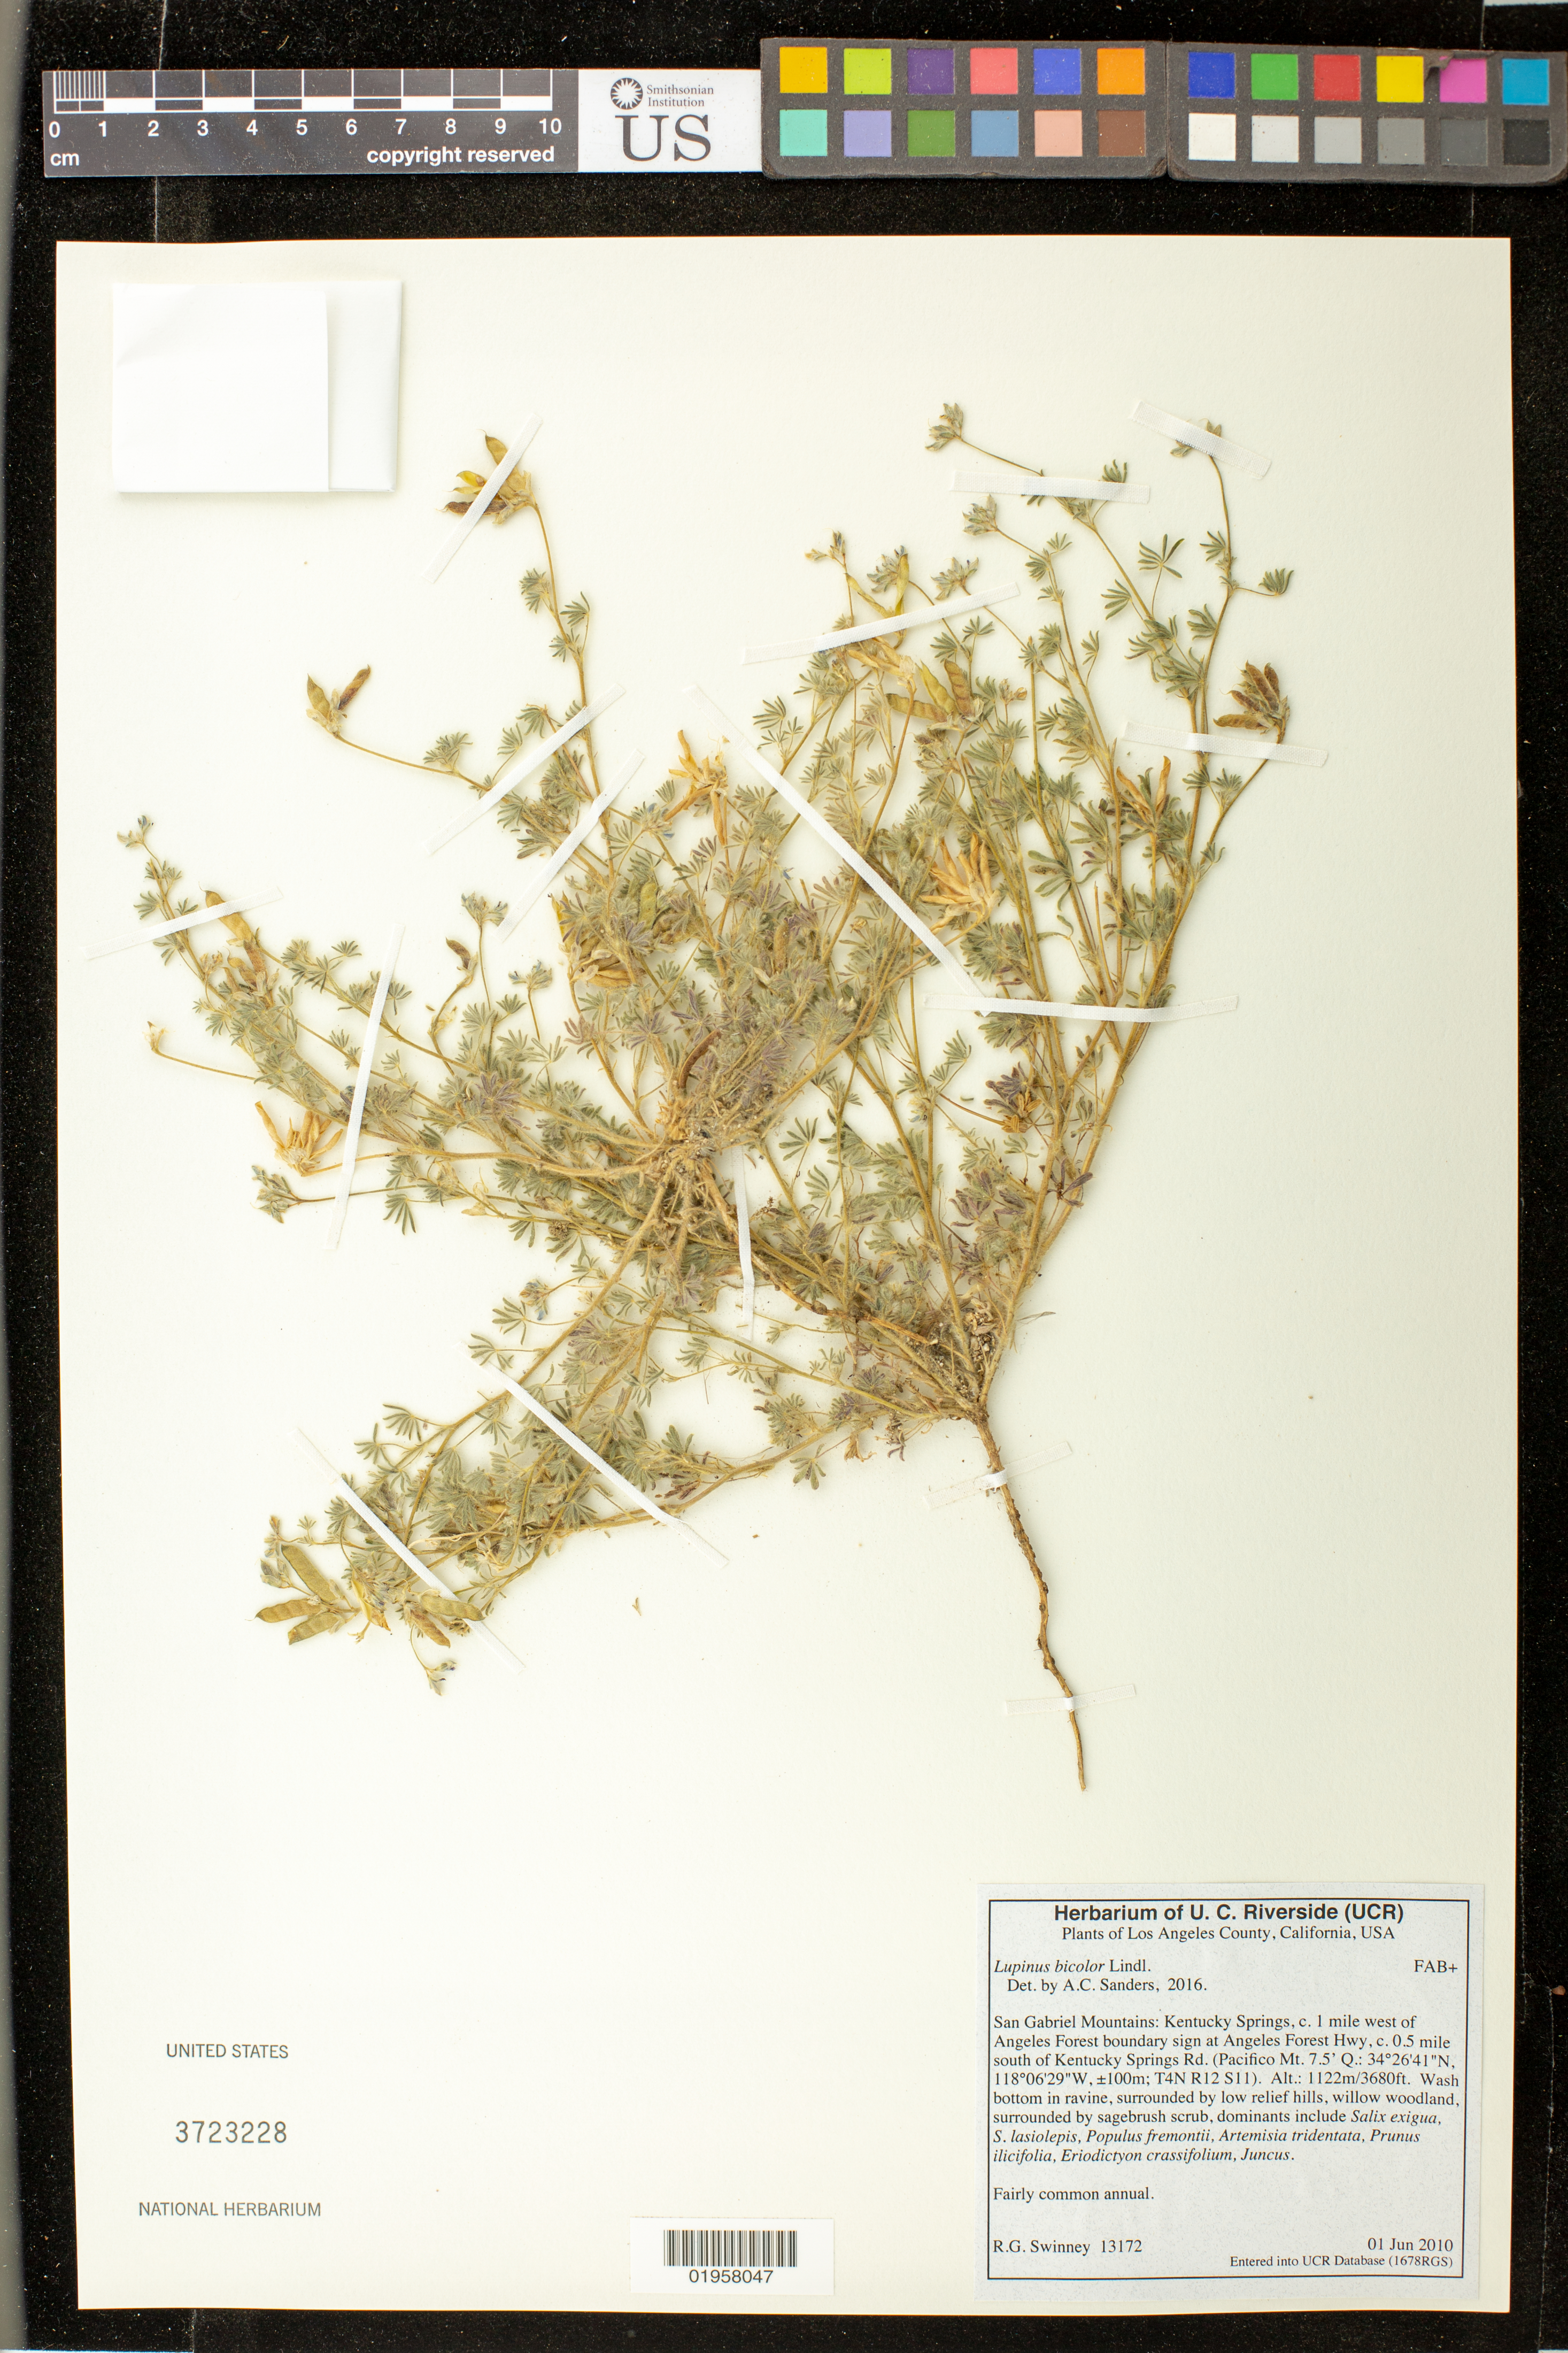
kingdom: Plantae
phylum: Tracheophyta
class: Magnoliopsida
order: Fabales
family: Fabaceae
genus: Lupinus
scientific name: Lupinus bicolor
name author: Lindl.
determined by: Sanders, A. C.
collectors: R. Swinney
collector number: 13172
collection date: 2010-06-01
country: United States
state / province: California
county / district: Los Angeles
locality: San Gabriel Mountains: Kentucky Springs, ca. 1 mile W of Angeles Forest boundary sign at Angeles Forest Hwy, ca. 0.5 mile S of Kentucky Springs Rd. (Pacifico Mt. 7.5' Q)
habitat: Wash bottom in ravine, surrounded by low relief hills, willow woodland, surrounded by sagebrush scrub, dominants include Salix exigua, S. lasiolepis, Populus fremontii, Artemisia tridentata, Prunus ilicifolia, Eriodictyon crassifolium, Juncus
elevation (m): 1122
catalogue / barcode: US 3723228